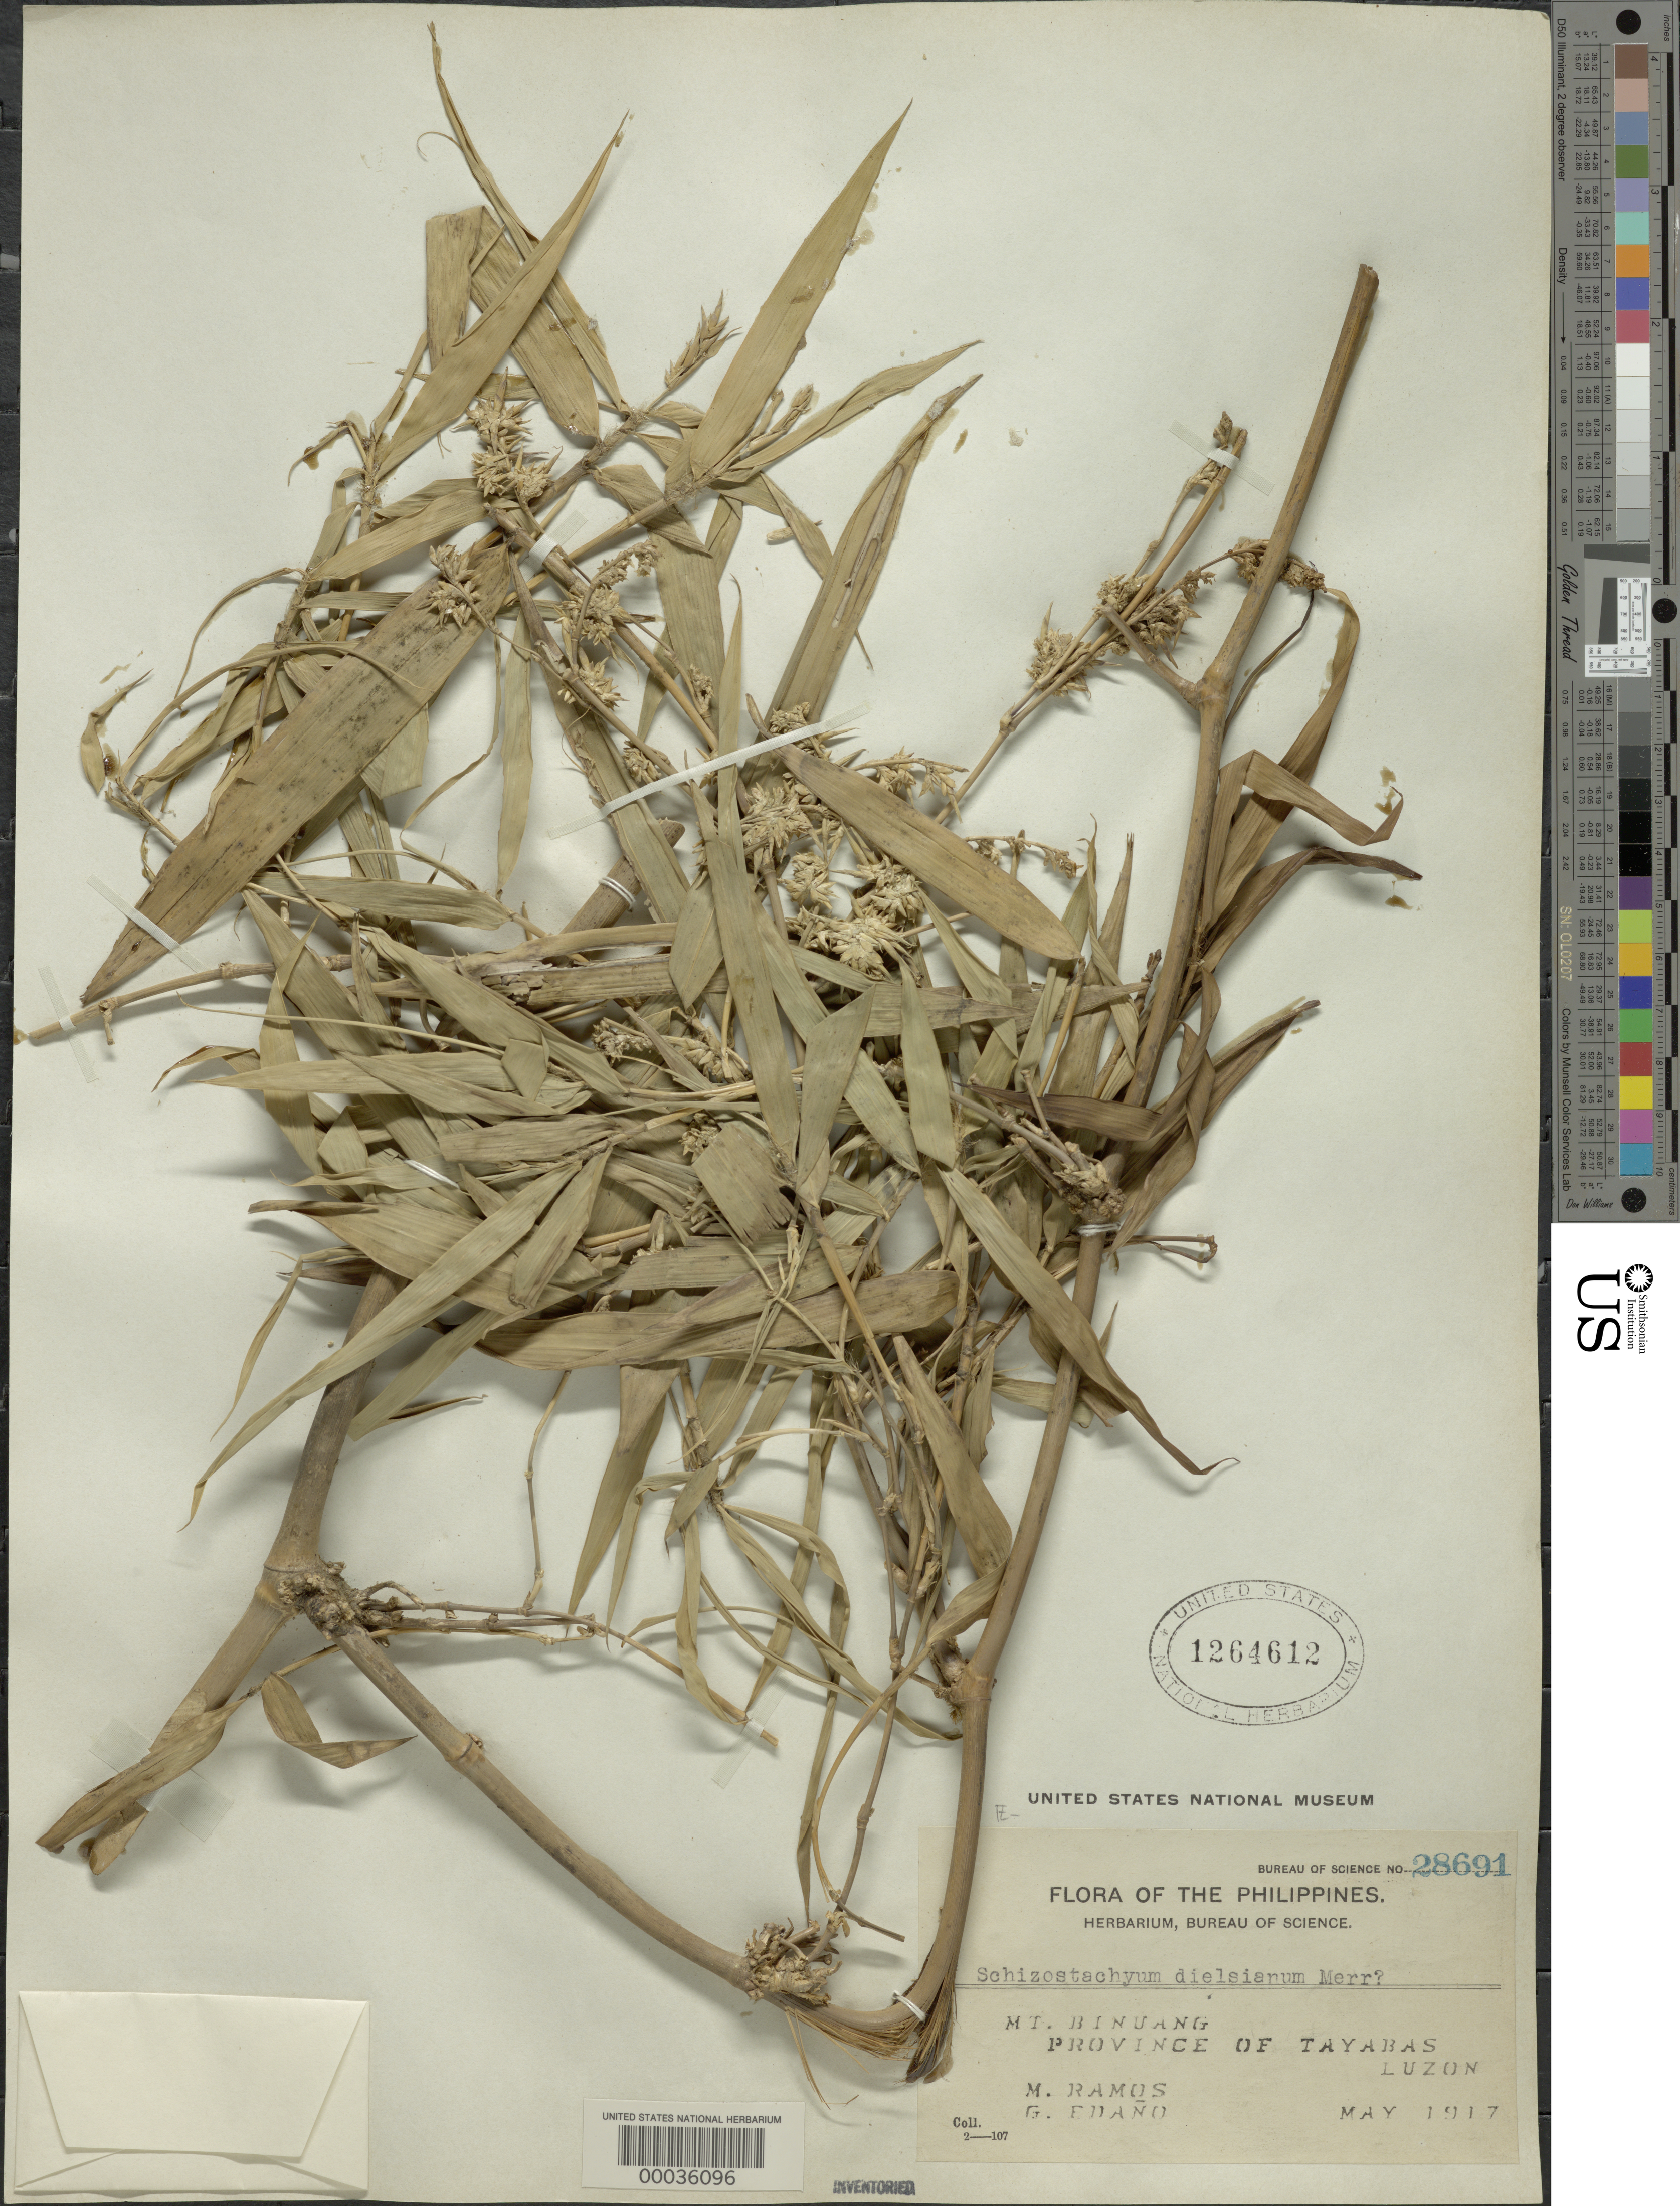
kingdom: Plantae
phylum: Tracheophyta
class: Liliopsida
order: Poales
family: Poaceae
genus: Dinochloa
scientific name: Dinochloa dielsiana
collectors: M. Ramos & G. E. Edaño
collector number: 28691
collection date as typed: May 1917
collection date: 1917-05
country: Philippines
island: Luzon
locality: Mt. binuang, tayabas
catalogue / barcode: US 1264612